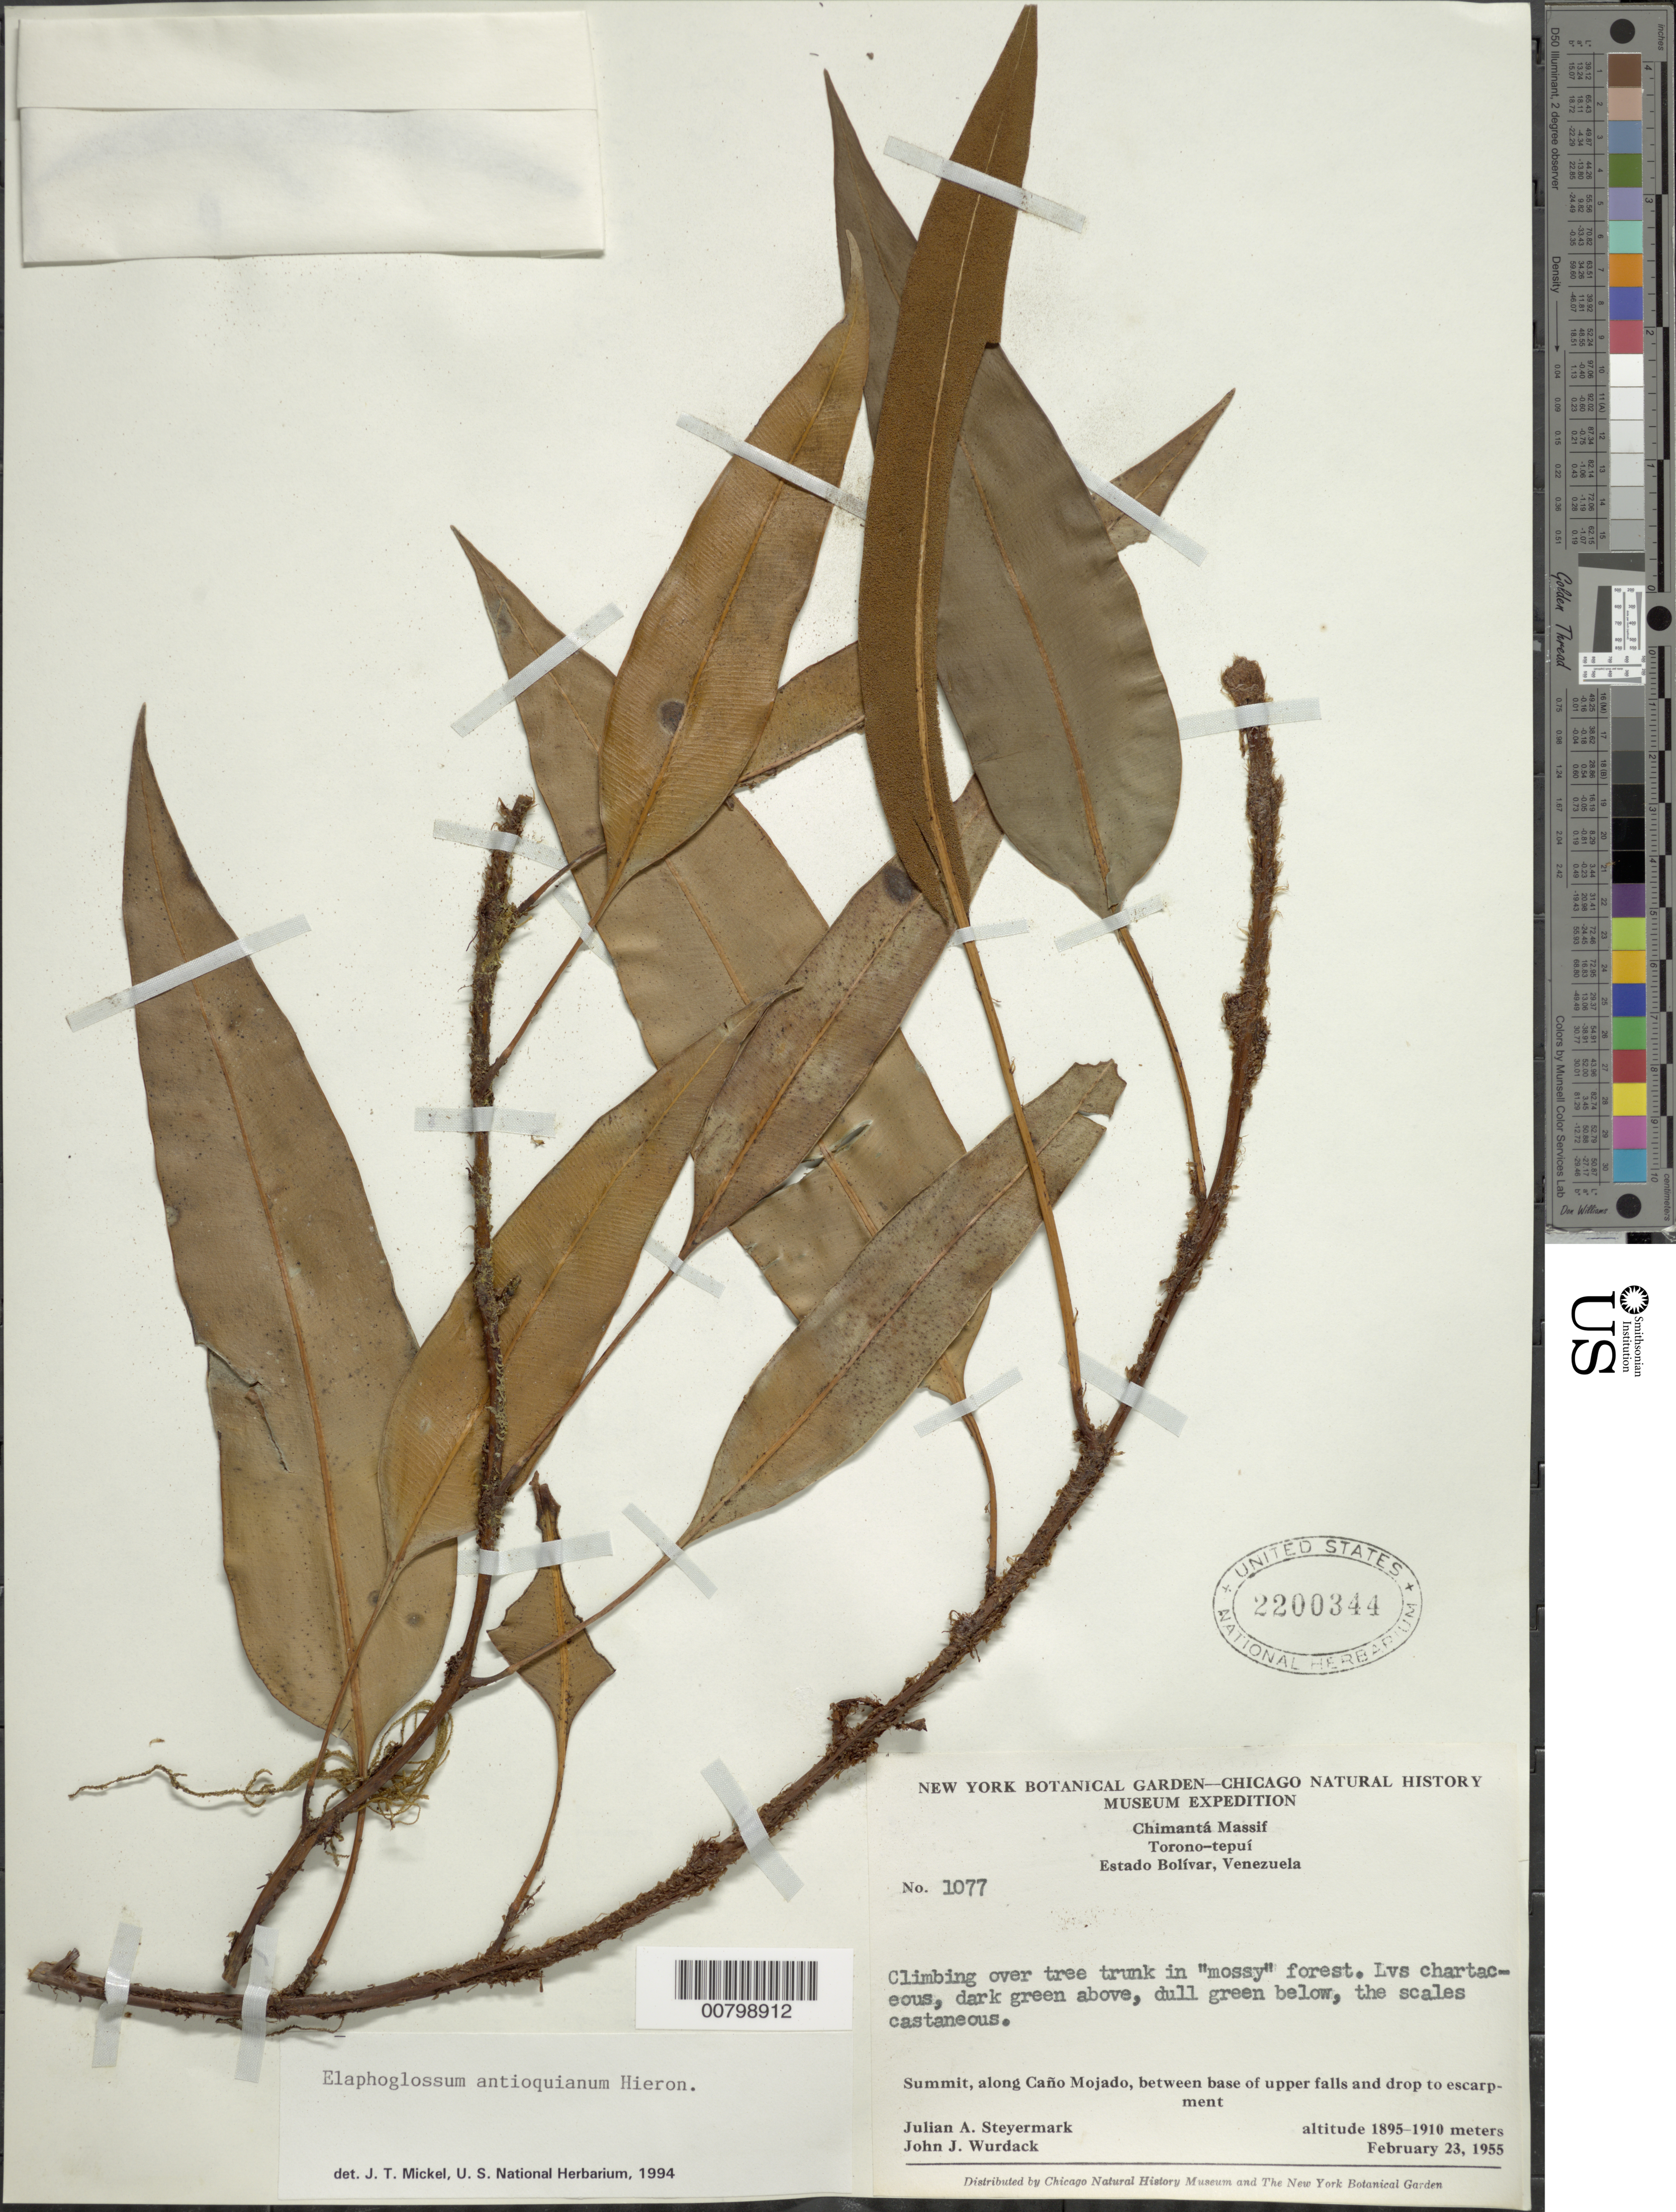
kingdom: Plantae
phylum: Tracheophyta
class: Polypodiopsida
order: Polypodiales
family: Dryopteridaceae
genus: Elaphoglossum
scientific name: Elaphoglossum antioquianum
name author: Hieron.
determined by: Mickel, J. T., (NY), New York Botanical Garden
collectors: J. Steyermark & J. J. Wurdack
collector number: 55 1077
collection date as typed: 23-Feb-55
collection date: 1955-02-23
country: Venezuela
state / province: Bolívar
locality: Chimantá Massif, Torono-tepuí, along Caño Mojado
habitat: Summit, "mossy" forest, on tree trunk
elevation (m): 1895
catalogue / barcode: US 2200344